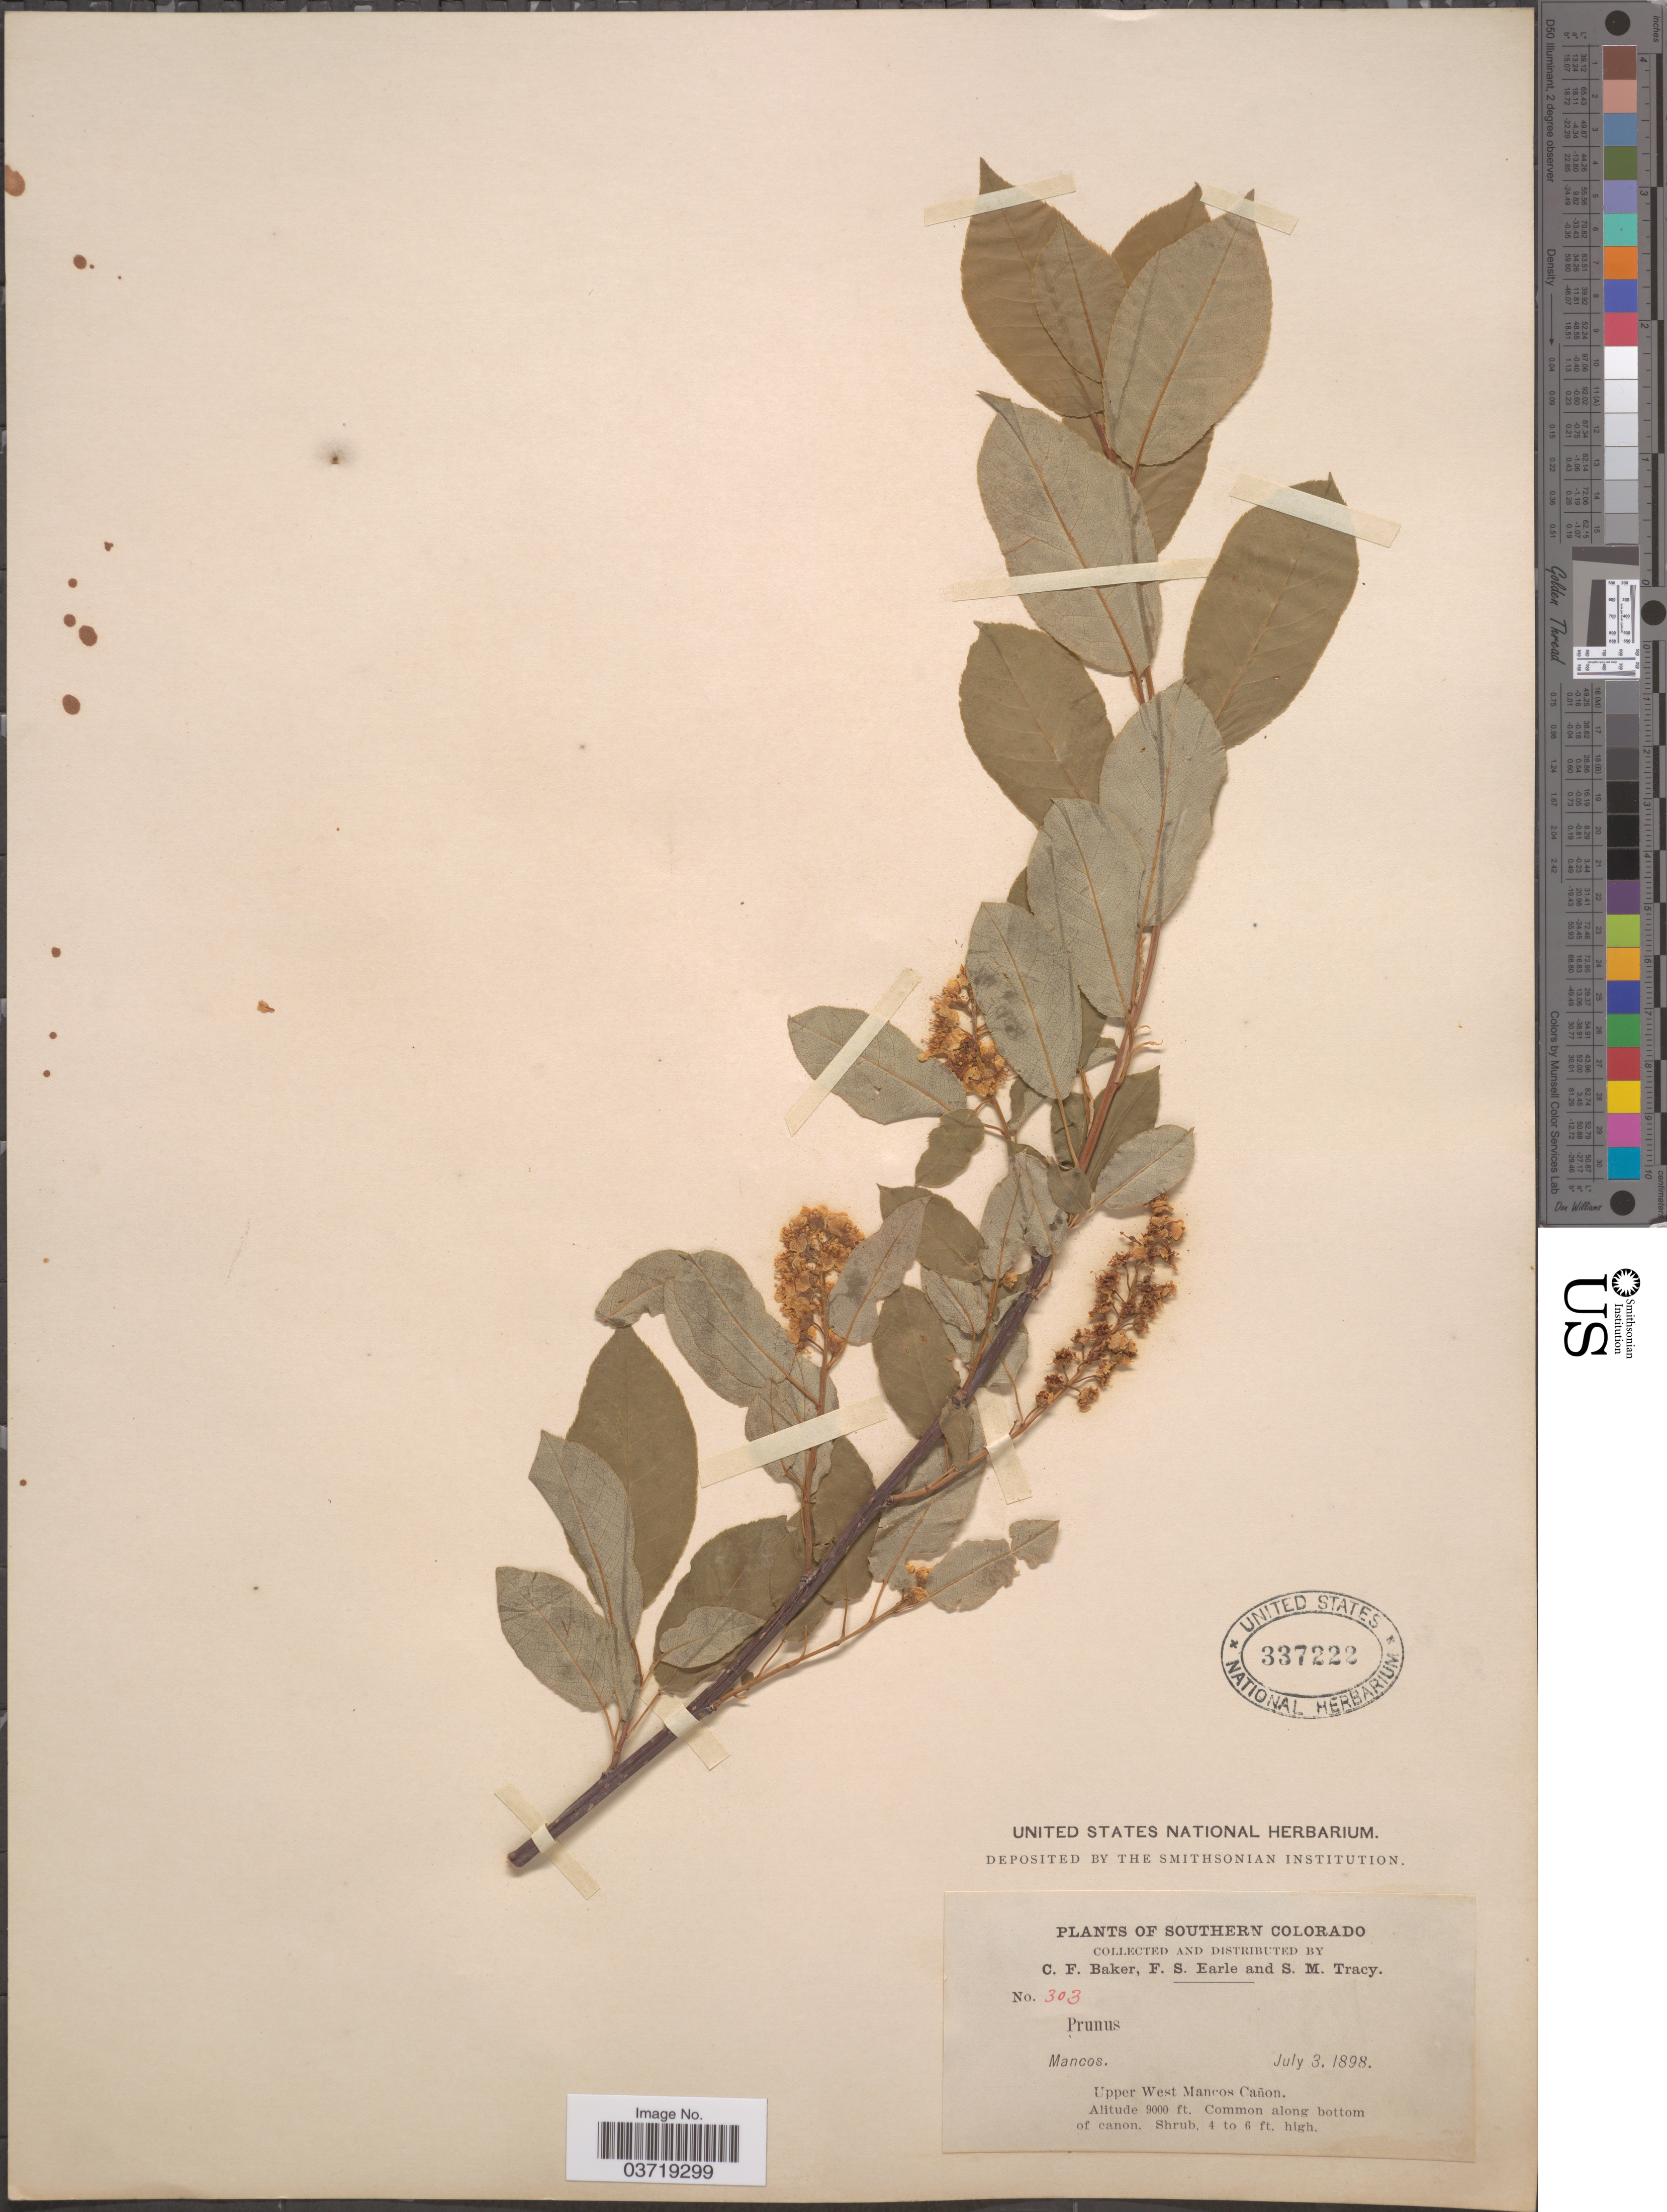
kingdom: Plantae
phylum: Tracheophyta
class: Magnoliopsida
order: Rosales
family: Rosaceae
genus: Prunus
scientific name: Prunus virginiana var. demissa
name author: (Nutt.) Torr.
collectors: C. F. Baker, F. S. Earle & S. M. Tracy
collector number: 303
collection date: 1898-07-03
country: United States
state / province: Colorado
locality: Southern Colorado. Mancos, Upper West Mancos Cañon. Along bottom of canon.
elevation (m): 2743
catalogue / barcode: US 337222